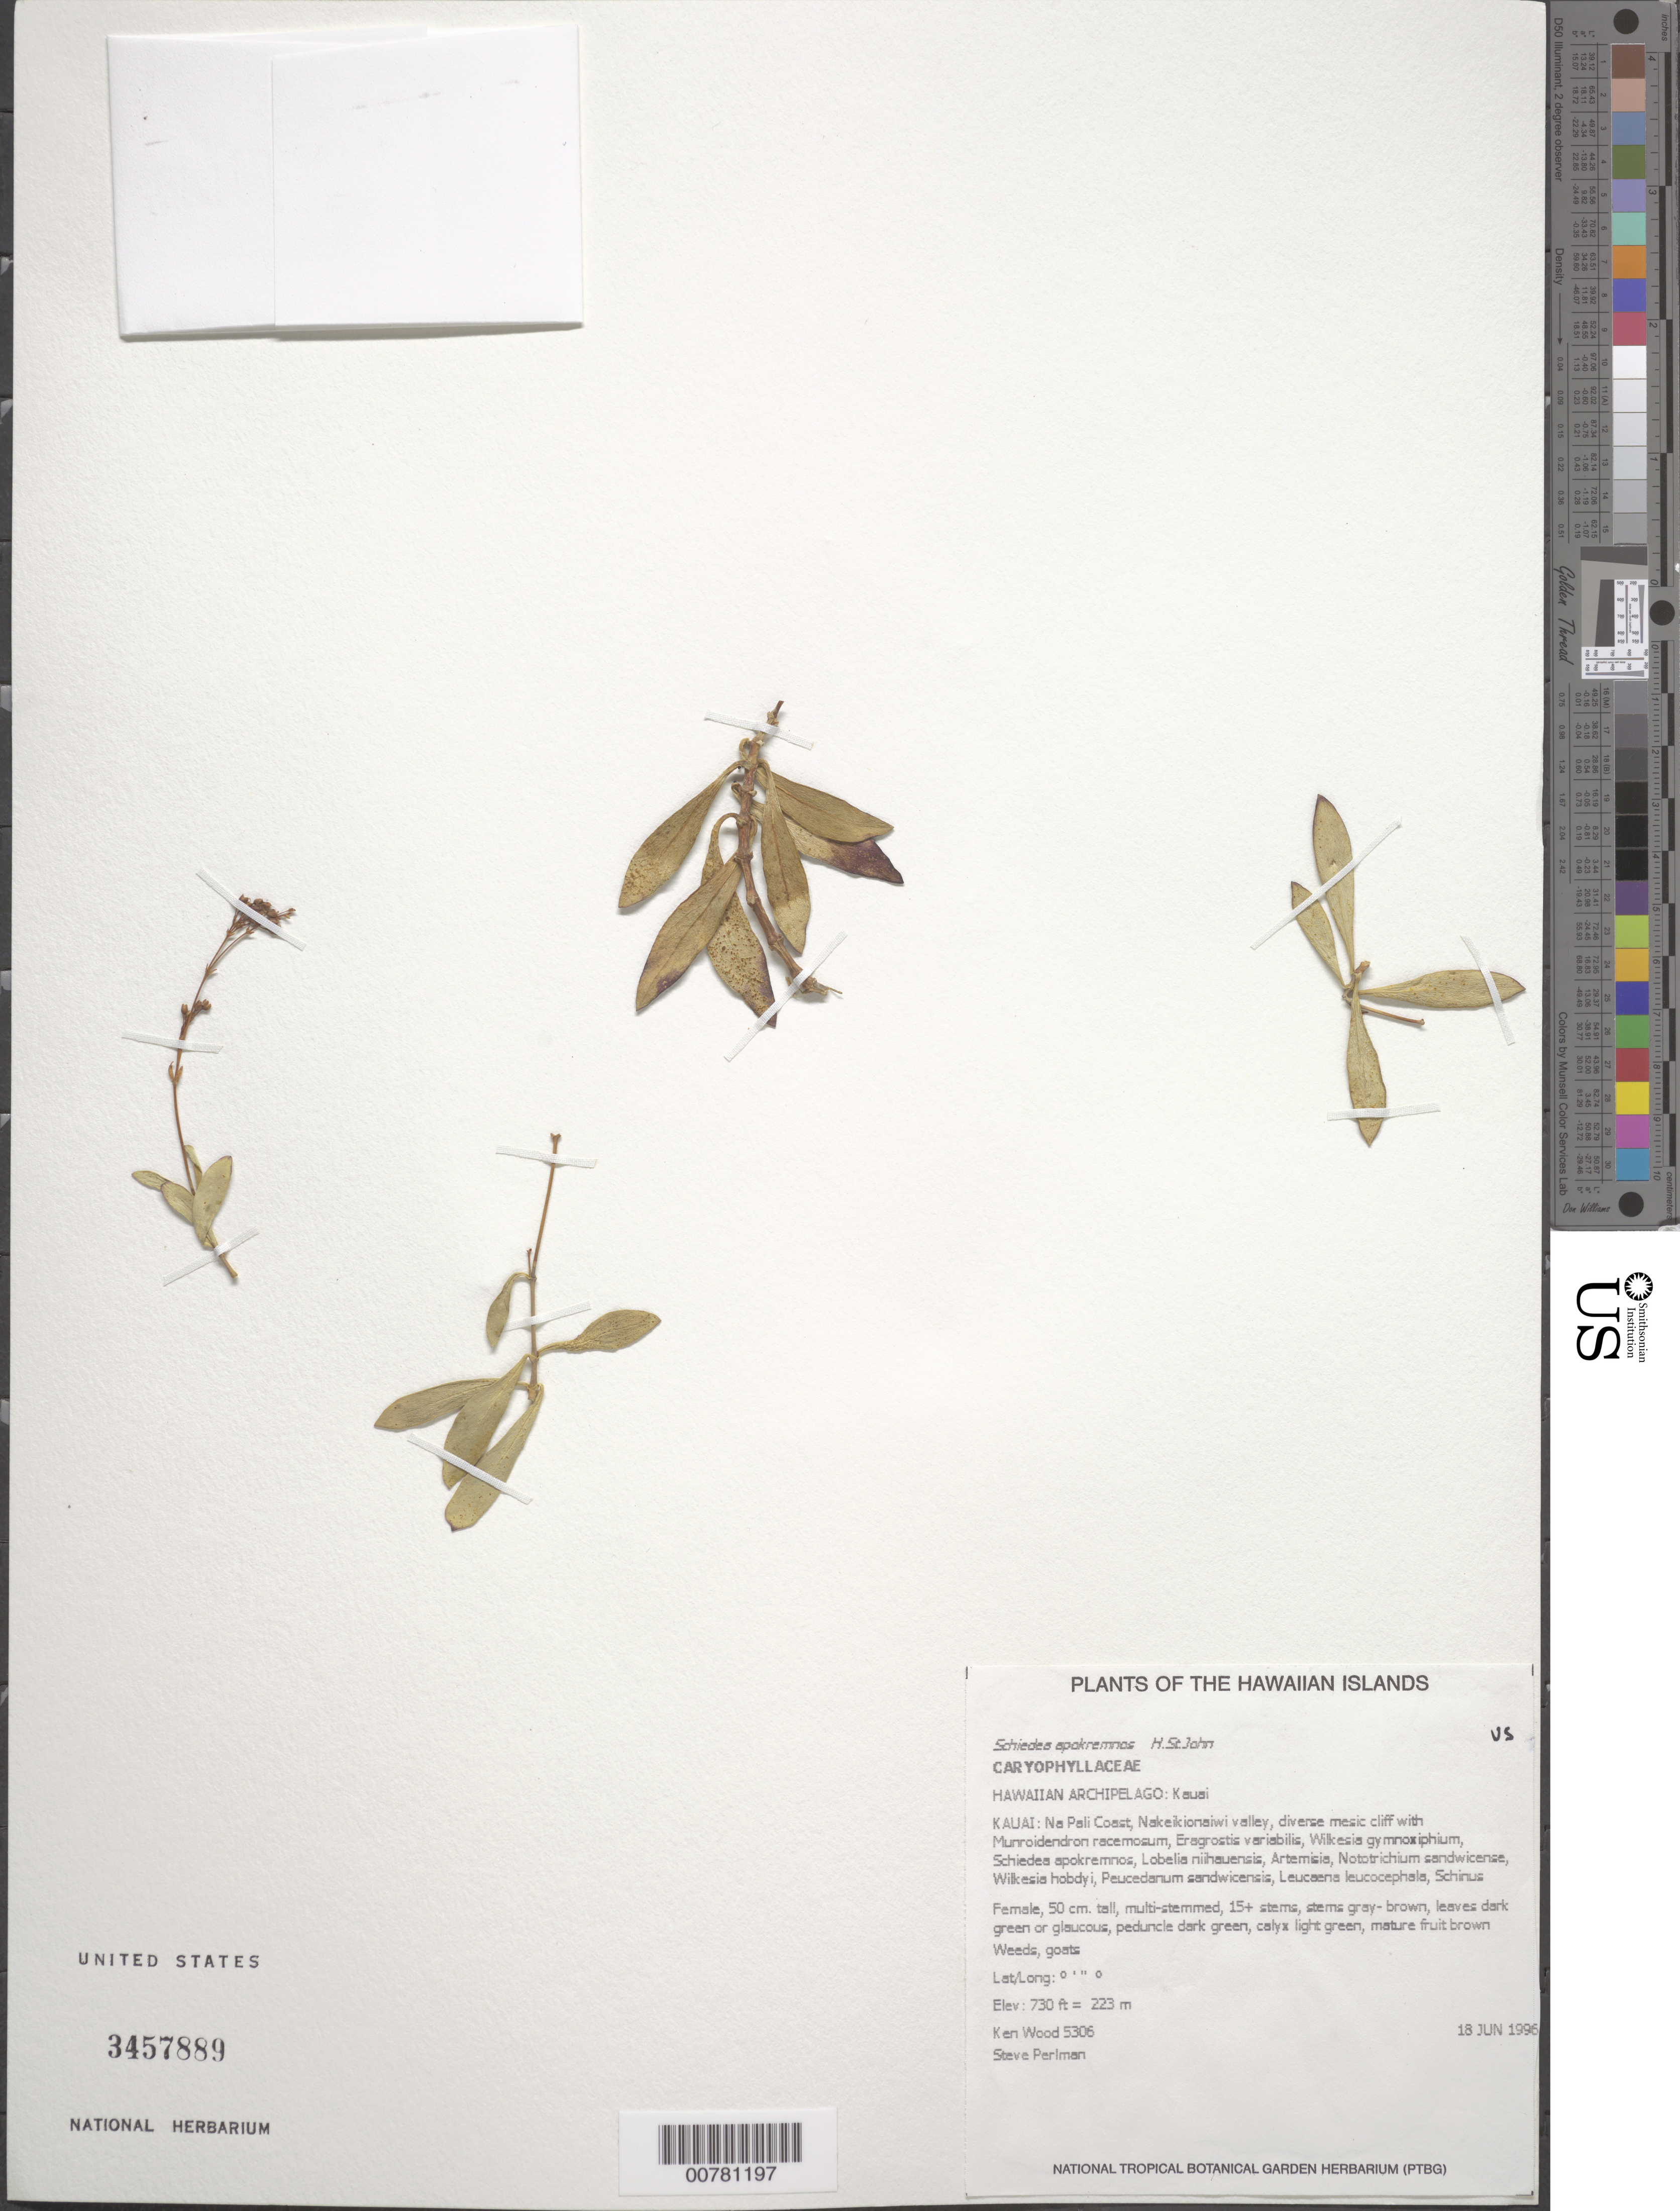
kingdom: Plantae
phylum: Tracheophyta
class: Magnoliopsida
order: Caryophyllales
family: Caryophyllaceae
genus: Schiedea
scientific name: Schiedea apokremnos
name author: H. St. John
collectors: K. R. Wood & S. P. Perlman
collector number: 5306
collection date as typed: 18 Jun 1996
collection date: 1996-06-18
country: United States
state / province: Hawaii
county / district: Kauai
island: Kaua'i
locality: Na Pali coast, Nakeikionaiwi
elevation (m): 223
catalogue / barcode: US 3457889